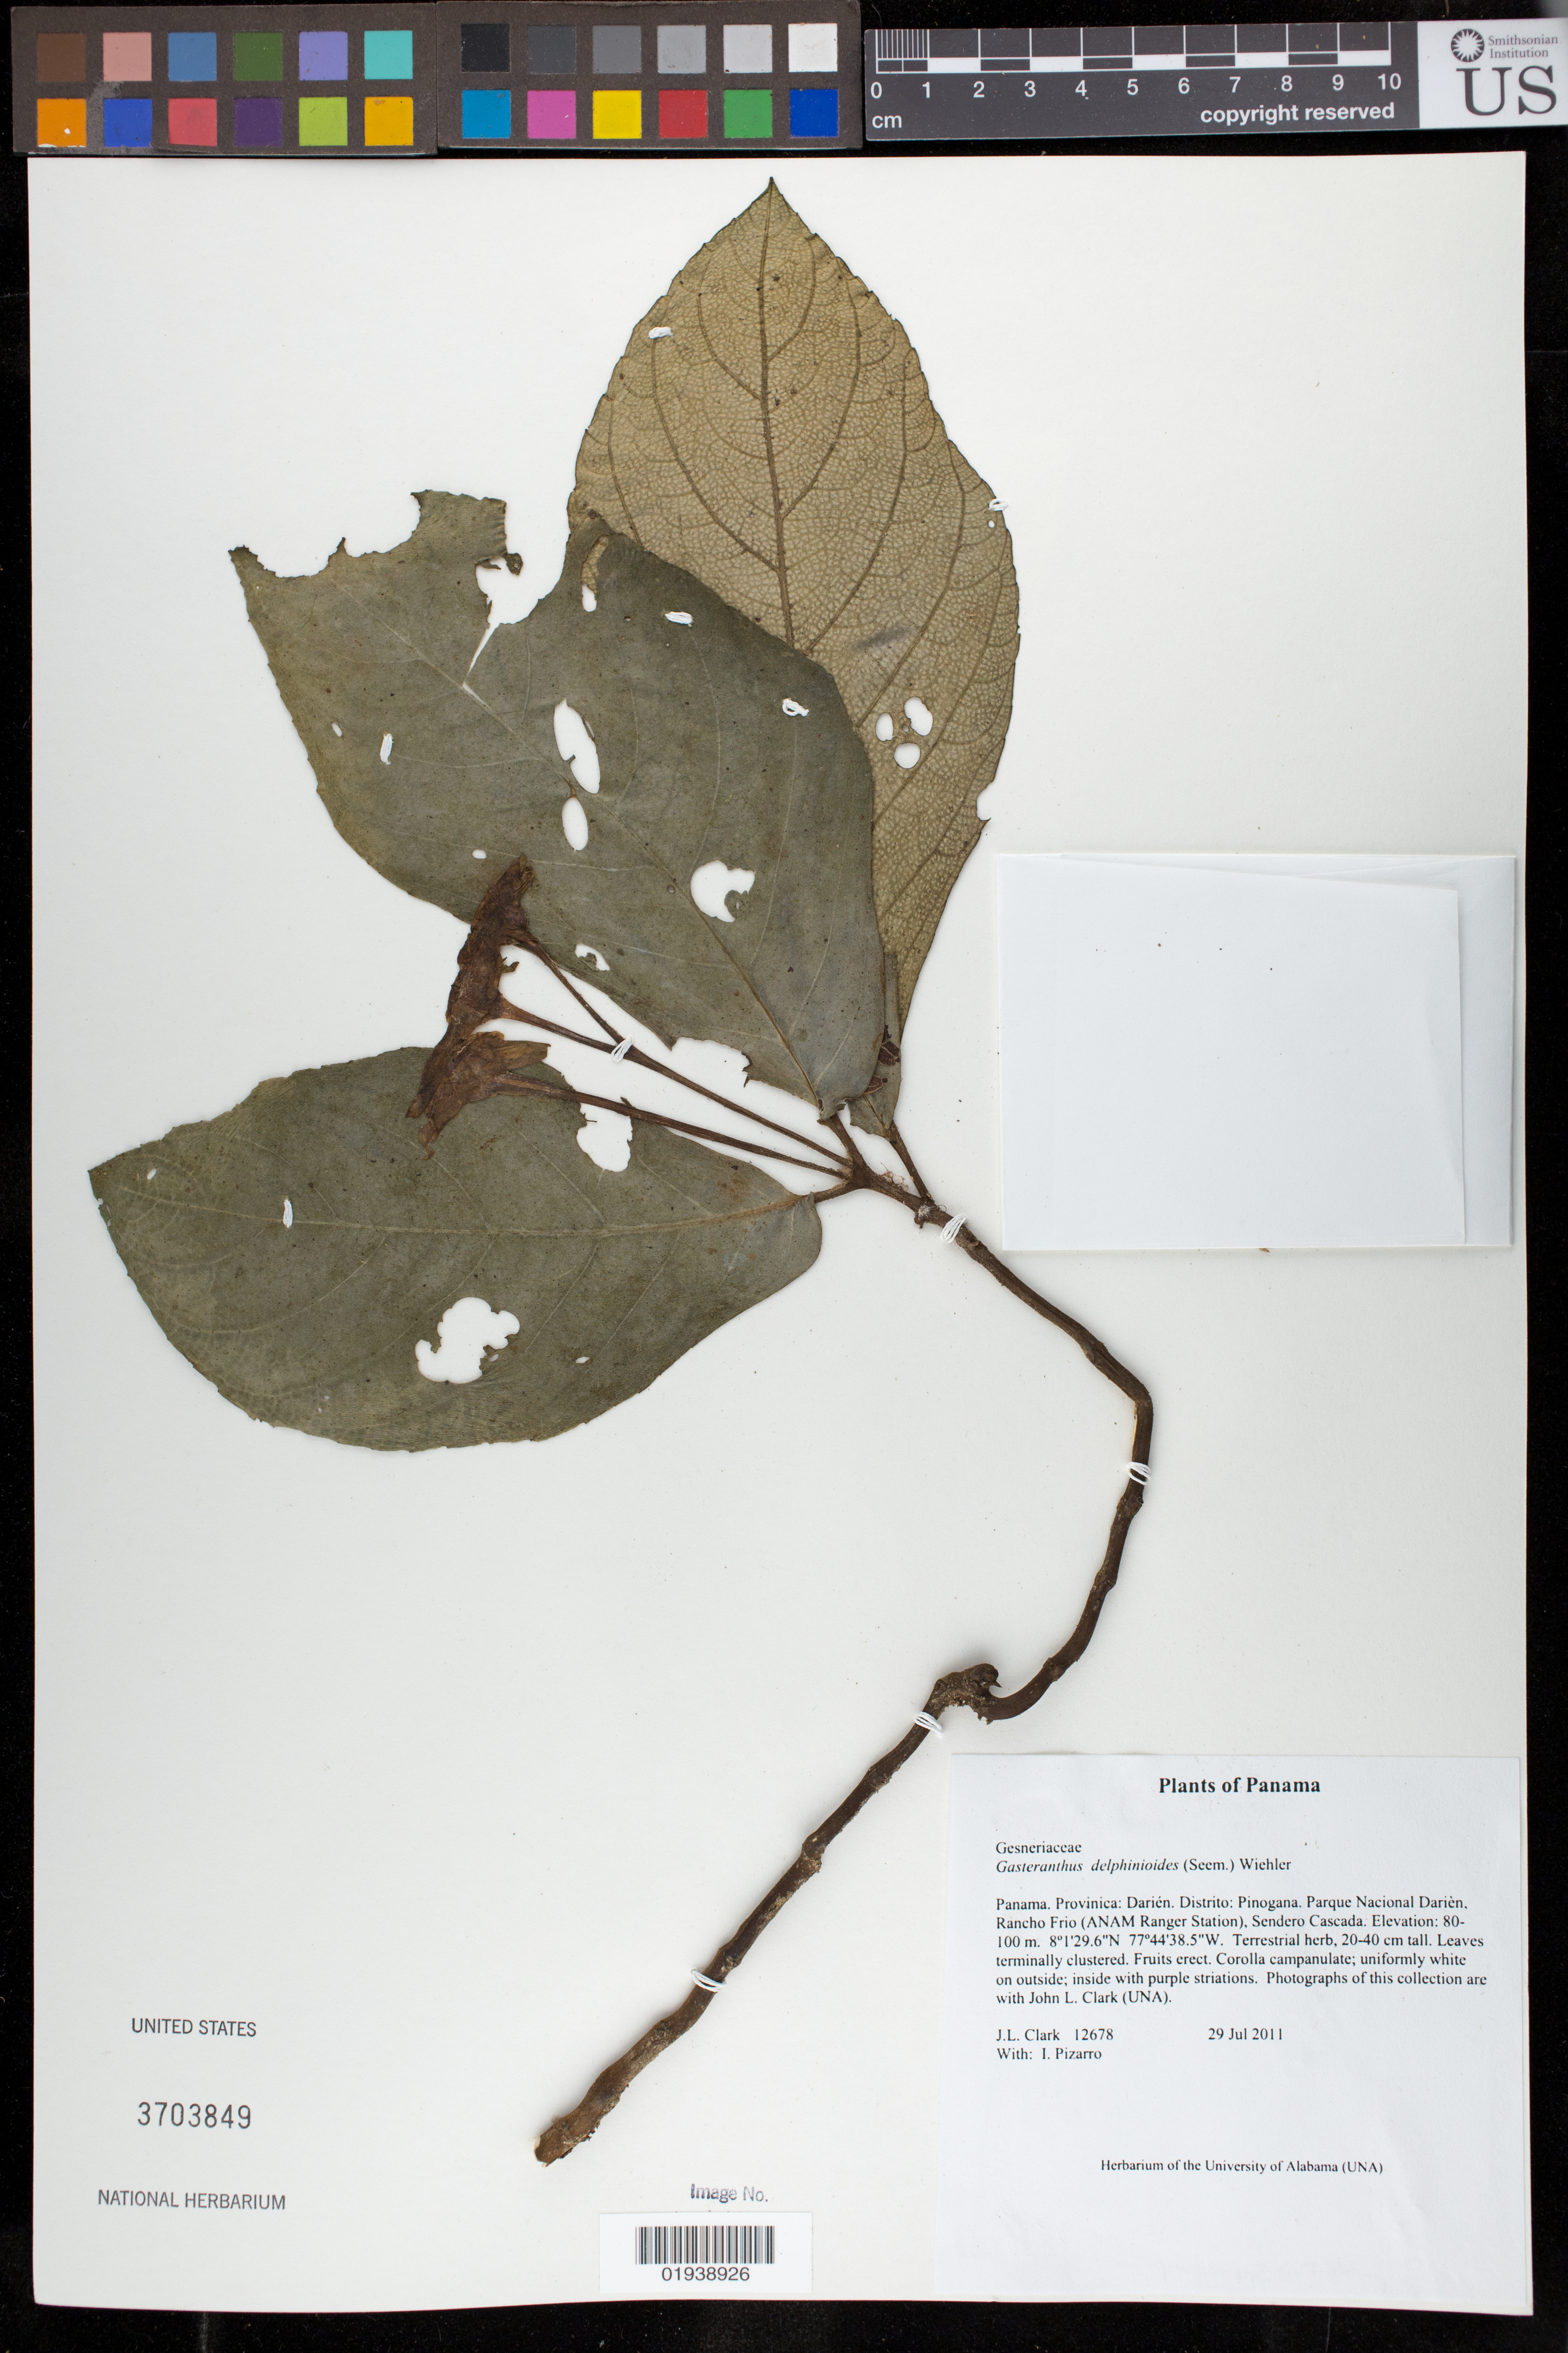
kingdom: Plantae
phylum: Tracheophyta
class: Magnoliopsida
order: Lamiales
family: Gesneriaceae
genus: Gasteranthus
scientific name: Gasteranthus delphiniodes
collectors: J. L. Clark & I. Pizarro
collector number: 12678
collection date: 2011-07-29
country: Panama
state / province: Darién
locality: Distrito Pinogana. Parque Nacional Darién. Rancho Frio (ANAM Ranger Station), Sendero Cascada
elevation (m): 80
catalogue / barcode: US 3703849